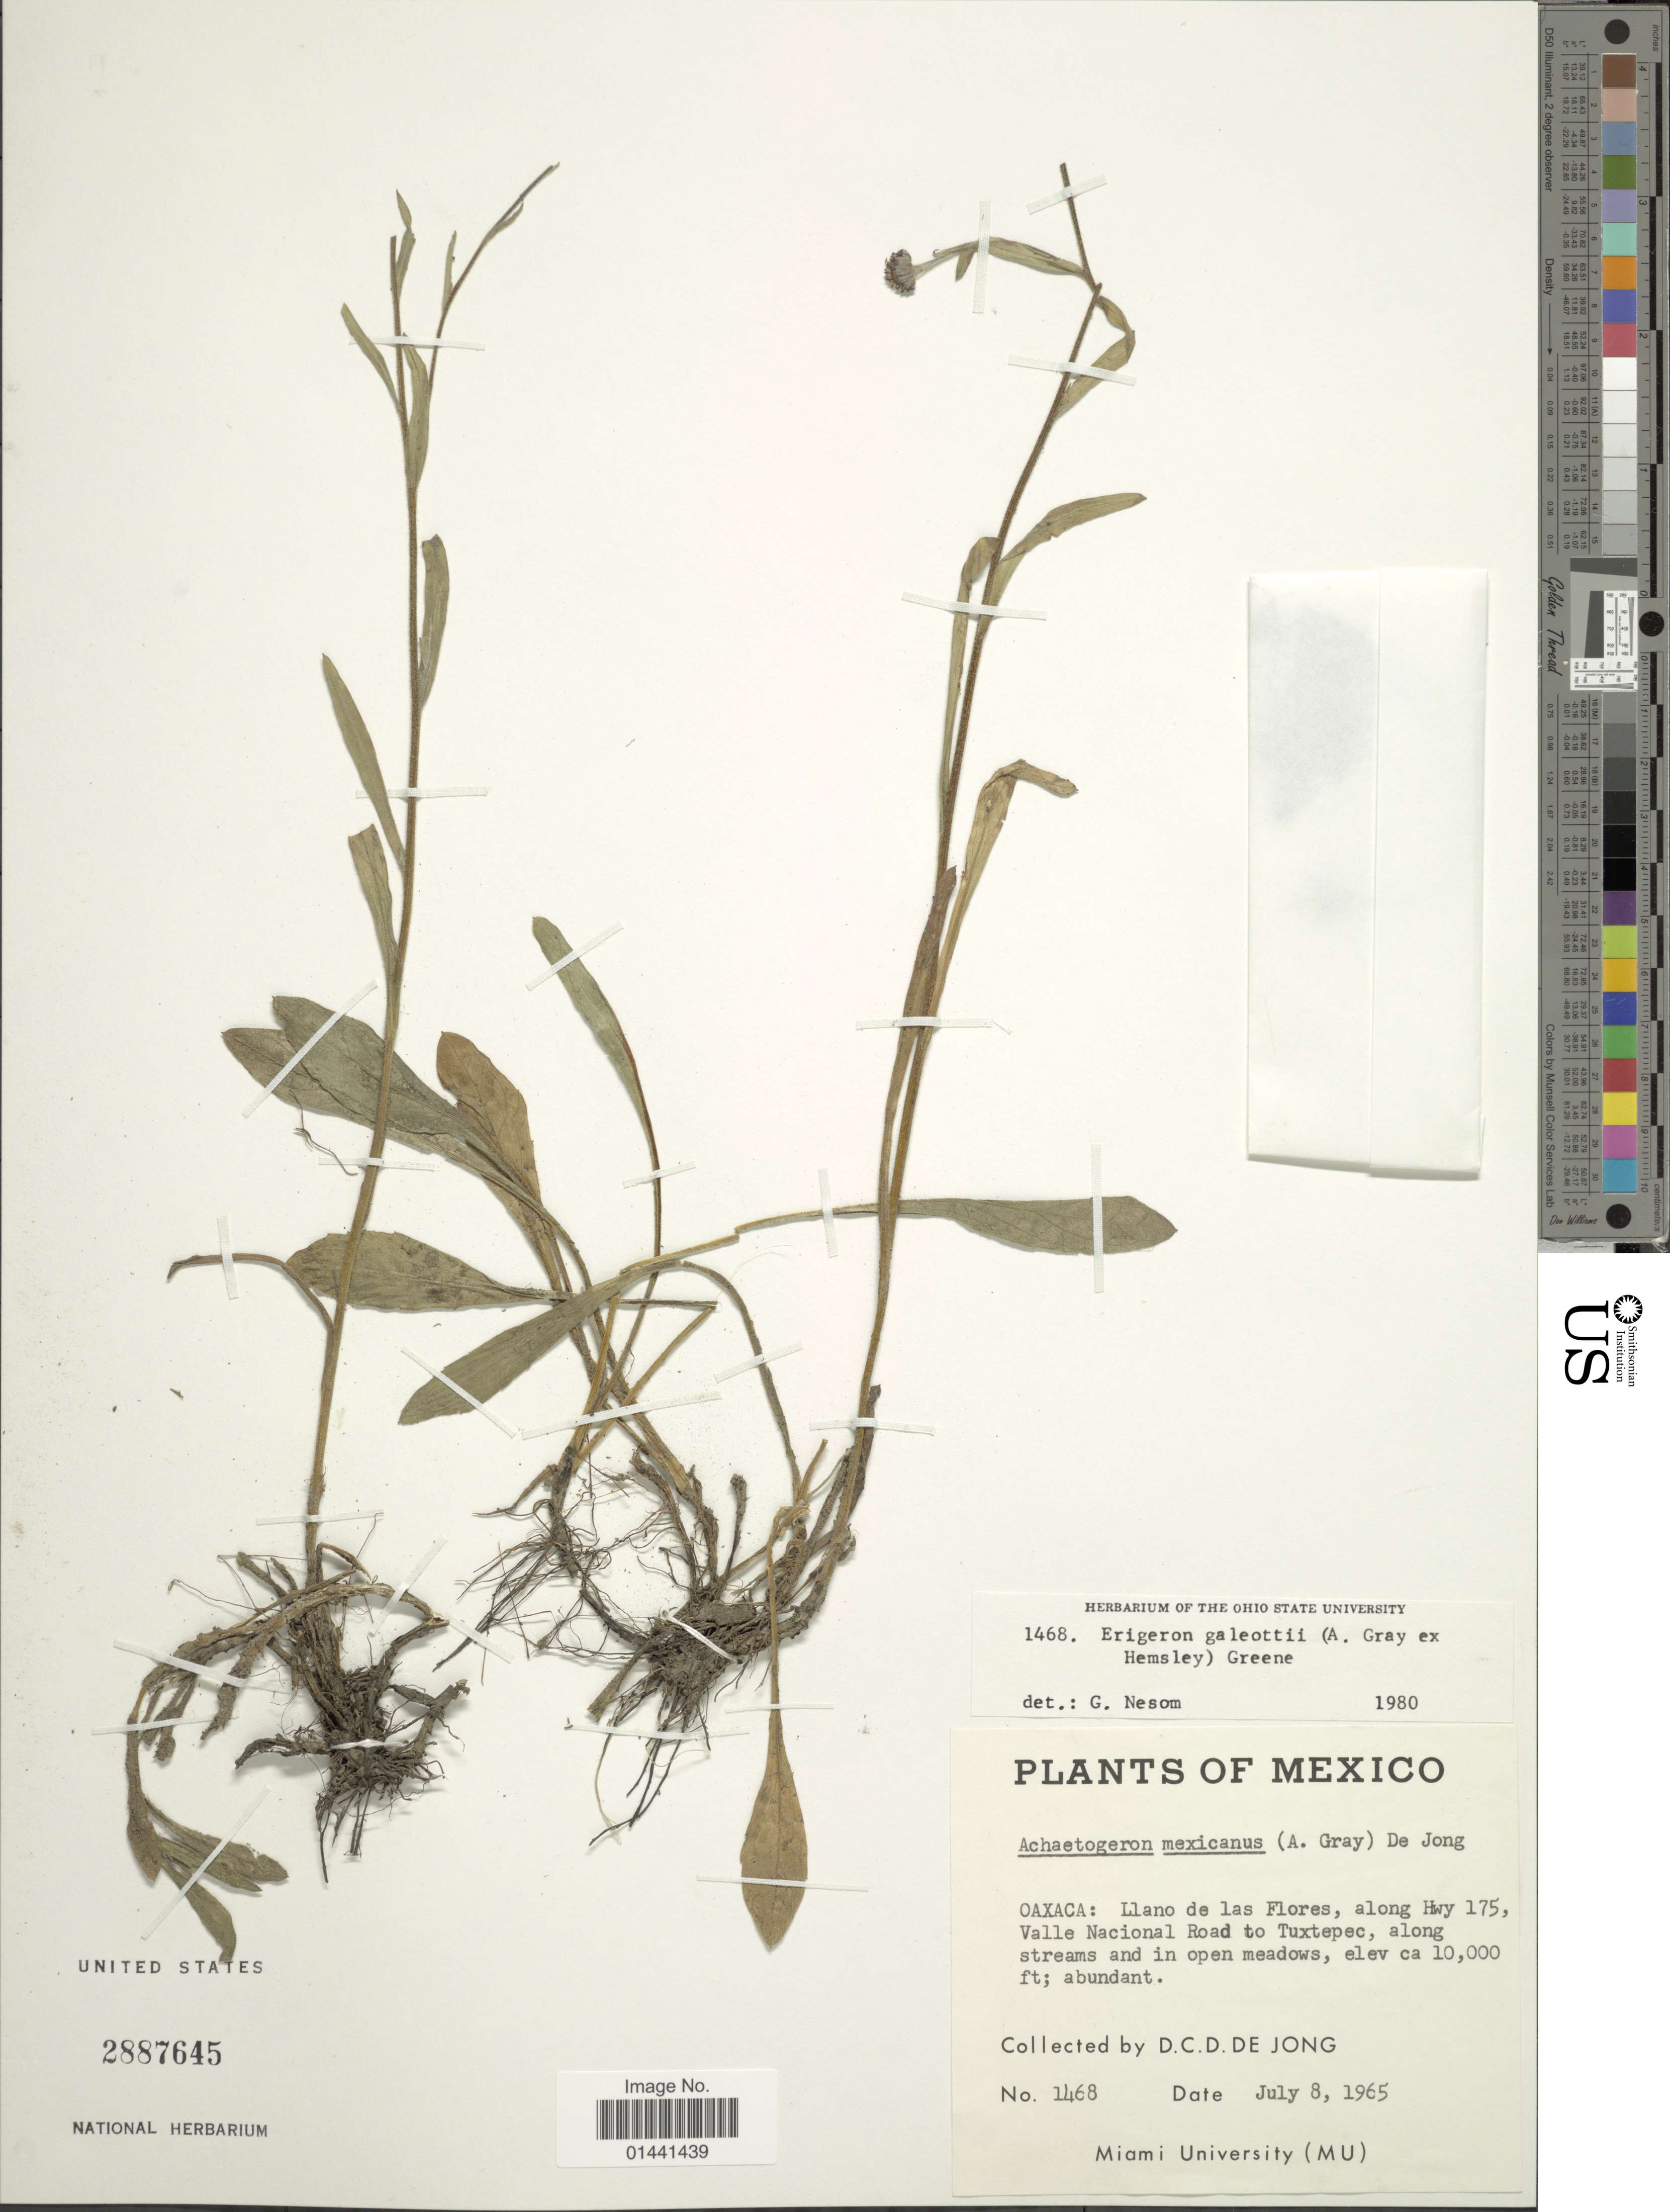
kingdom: Plantae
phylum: Tracheophyta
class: Magnoliopsida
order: Asterales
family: Asteraceae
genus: Erigeron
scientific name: Erigeron galeottii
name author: (A. Gray ex Hemsl.) Greene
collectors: D. De Jong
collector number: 1468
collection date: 1965-07-08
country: Mexico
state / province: Oaxaca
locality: Llano de las Flores, along Hwy 175, Valle Nacional Road to Tuxtepec, along streams and in open meadows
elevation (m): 3048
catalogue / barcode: US 2887645